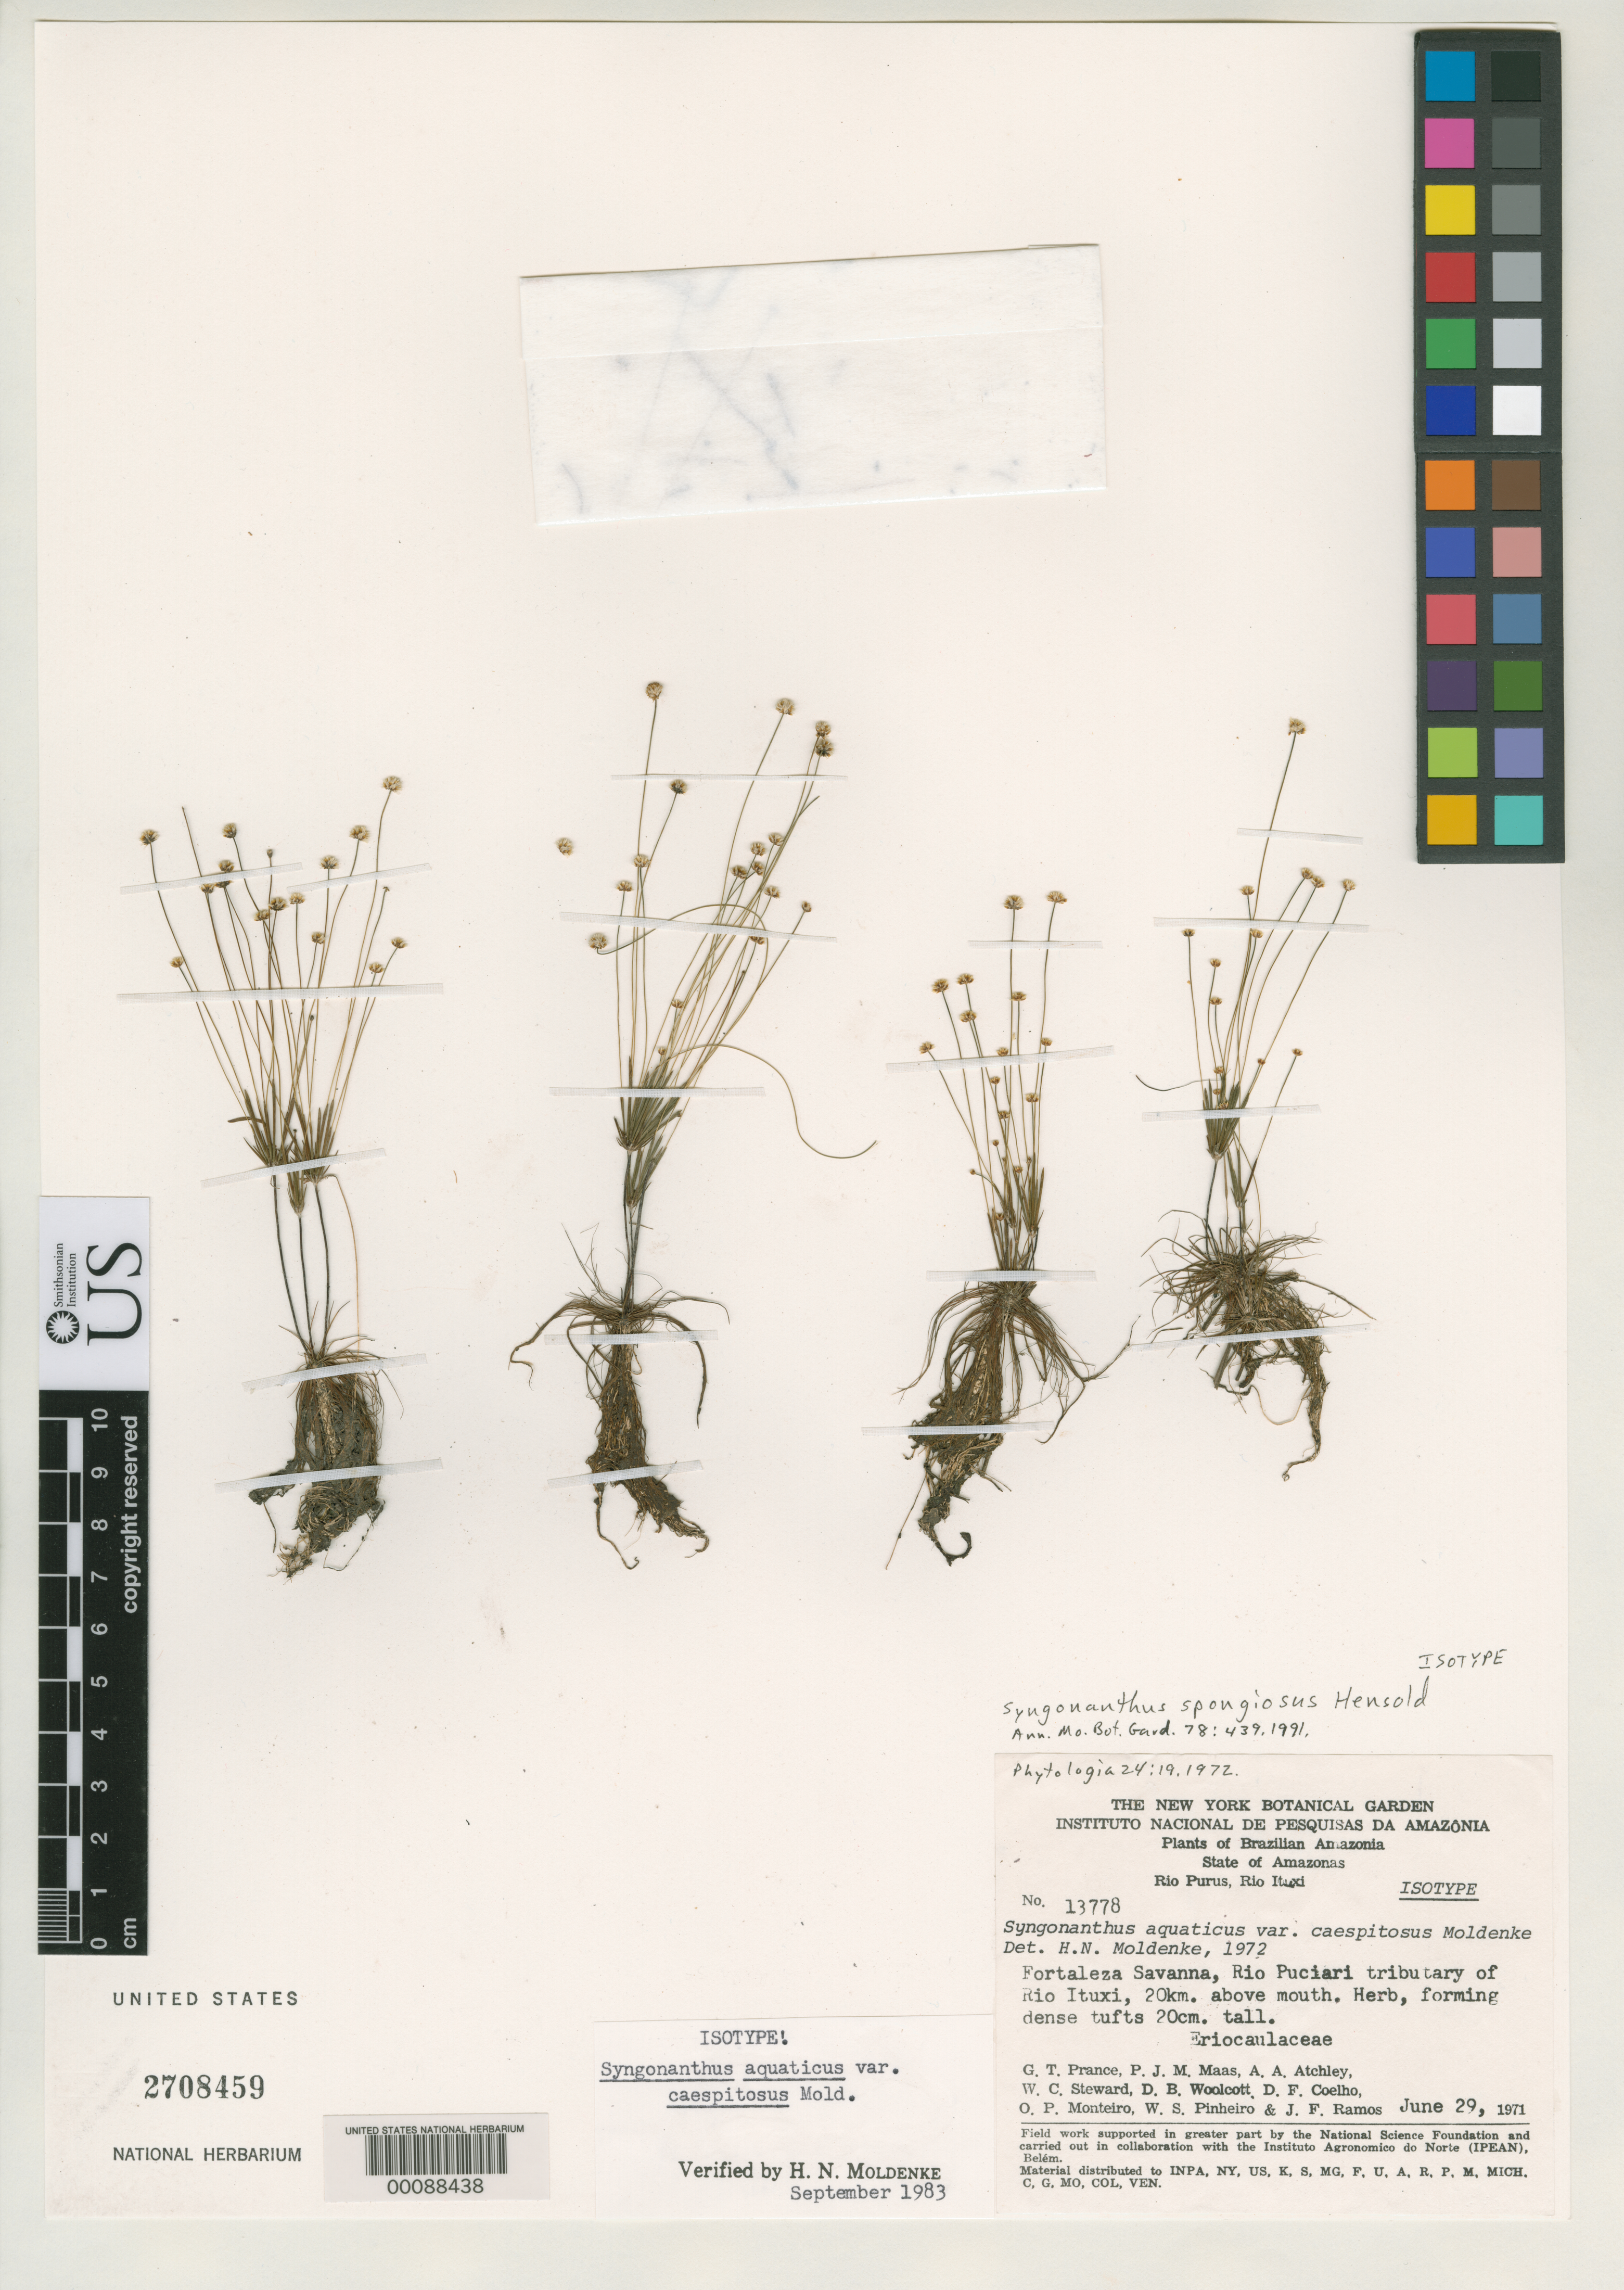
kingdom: Plantae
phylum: Tracheophyta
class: Liliopsida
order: Poales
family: Eriocaulaceae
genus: Syngonanthus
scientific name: Syngonanthus aquaticus var. caespitosus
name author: Moldenke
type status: Isotype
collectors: G. T. Prance & et al.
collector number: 13778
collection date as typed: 29 Jun 1971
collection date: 1971-06-29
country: Brazil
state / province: Amazonas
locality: Fortaleza Savanna, Rio Puciara tributary of Rio Ituxi, 20 km above mouth.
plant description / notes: Currently accepted name as cited by Hensold, Ann. Missouri Bot. Gard. 78: 439 (1991).; Also a type of Syngonanthus spongiosus Hensold.; Nom. nov. based on Syngonanthus aquaticus var. caespitosus Moldenke, non S. caespitosus (Wikstr.) Ruhl.; Also a type of Syngonanthus aquaticus var. caespitosus Moldenke.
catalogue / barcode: US 2708459